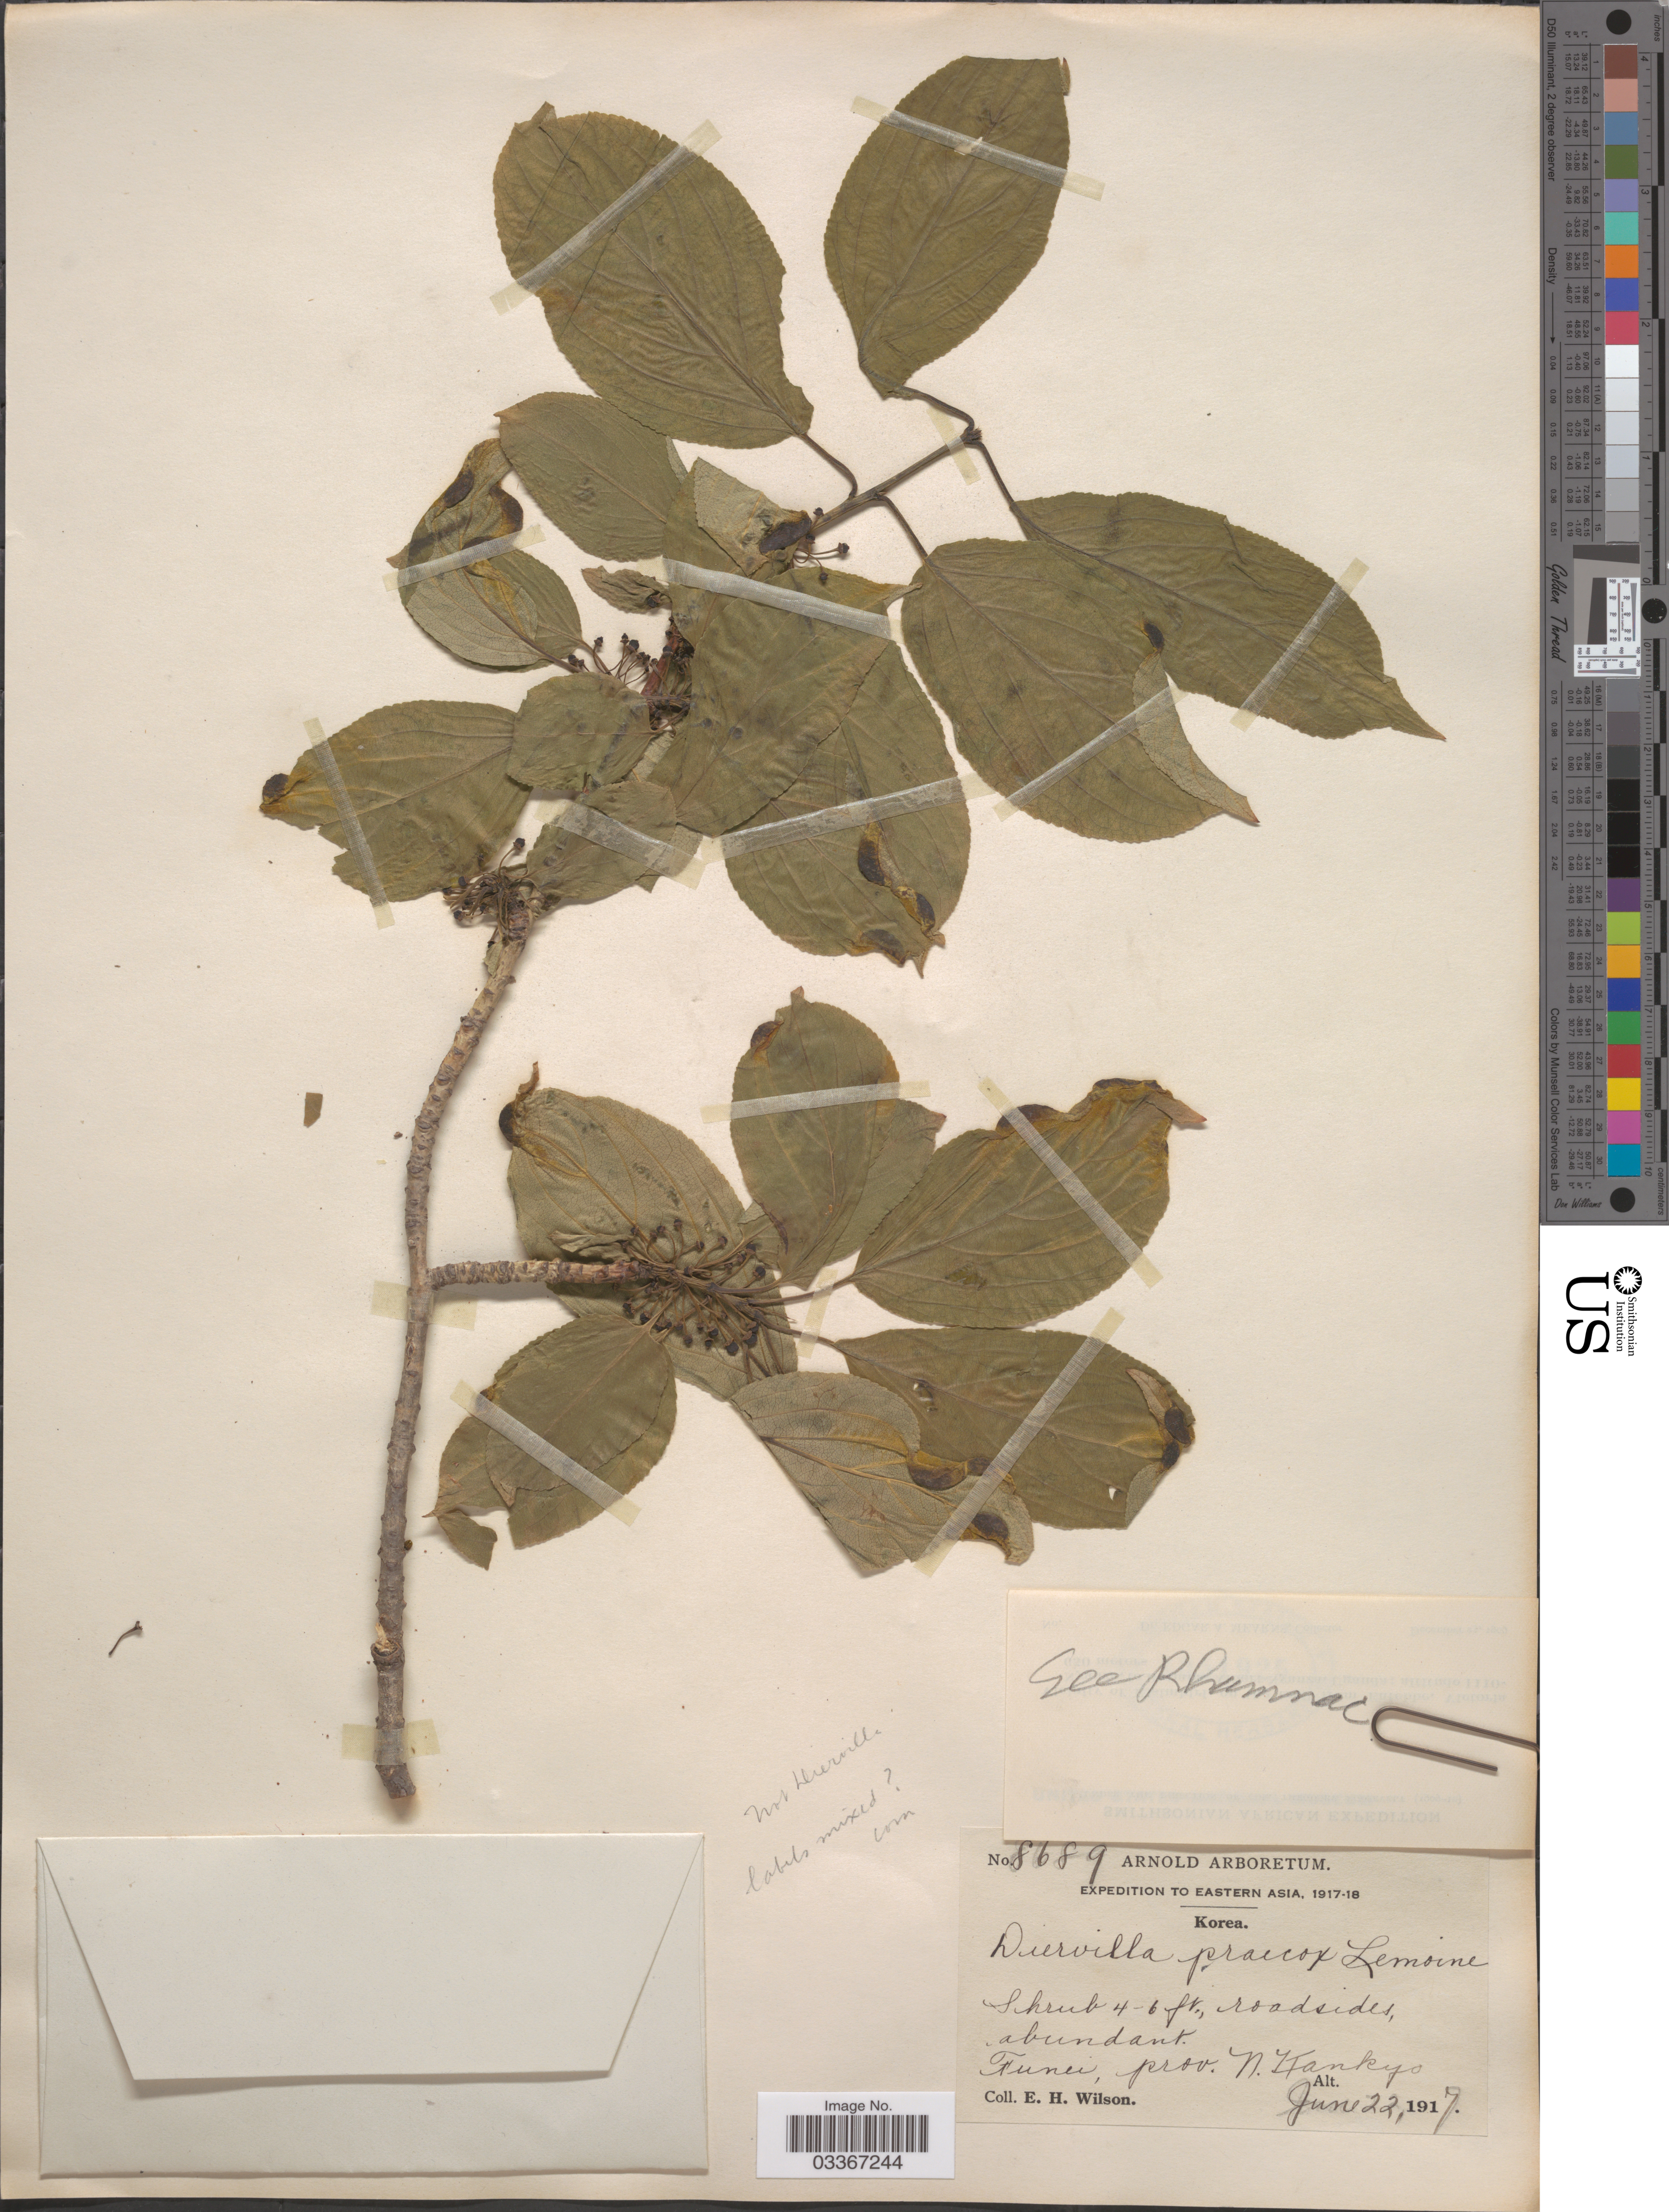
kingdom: Plantae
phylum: Tracheophyta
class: Magnoliopsida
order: Rosales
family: Rhamnaceae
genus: Rhamnus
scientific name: Rhamnus sp.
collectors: E. Wilson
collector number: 8689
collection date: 1917-06-22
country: North Korea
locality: Eastern Asia. Korea. Funei], Prov. N. Kankyo.